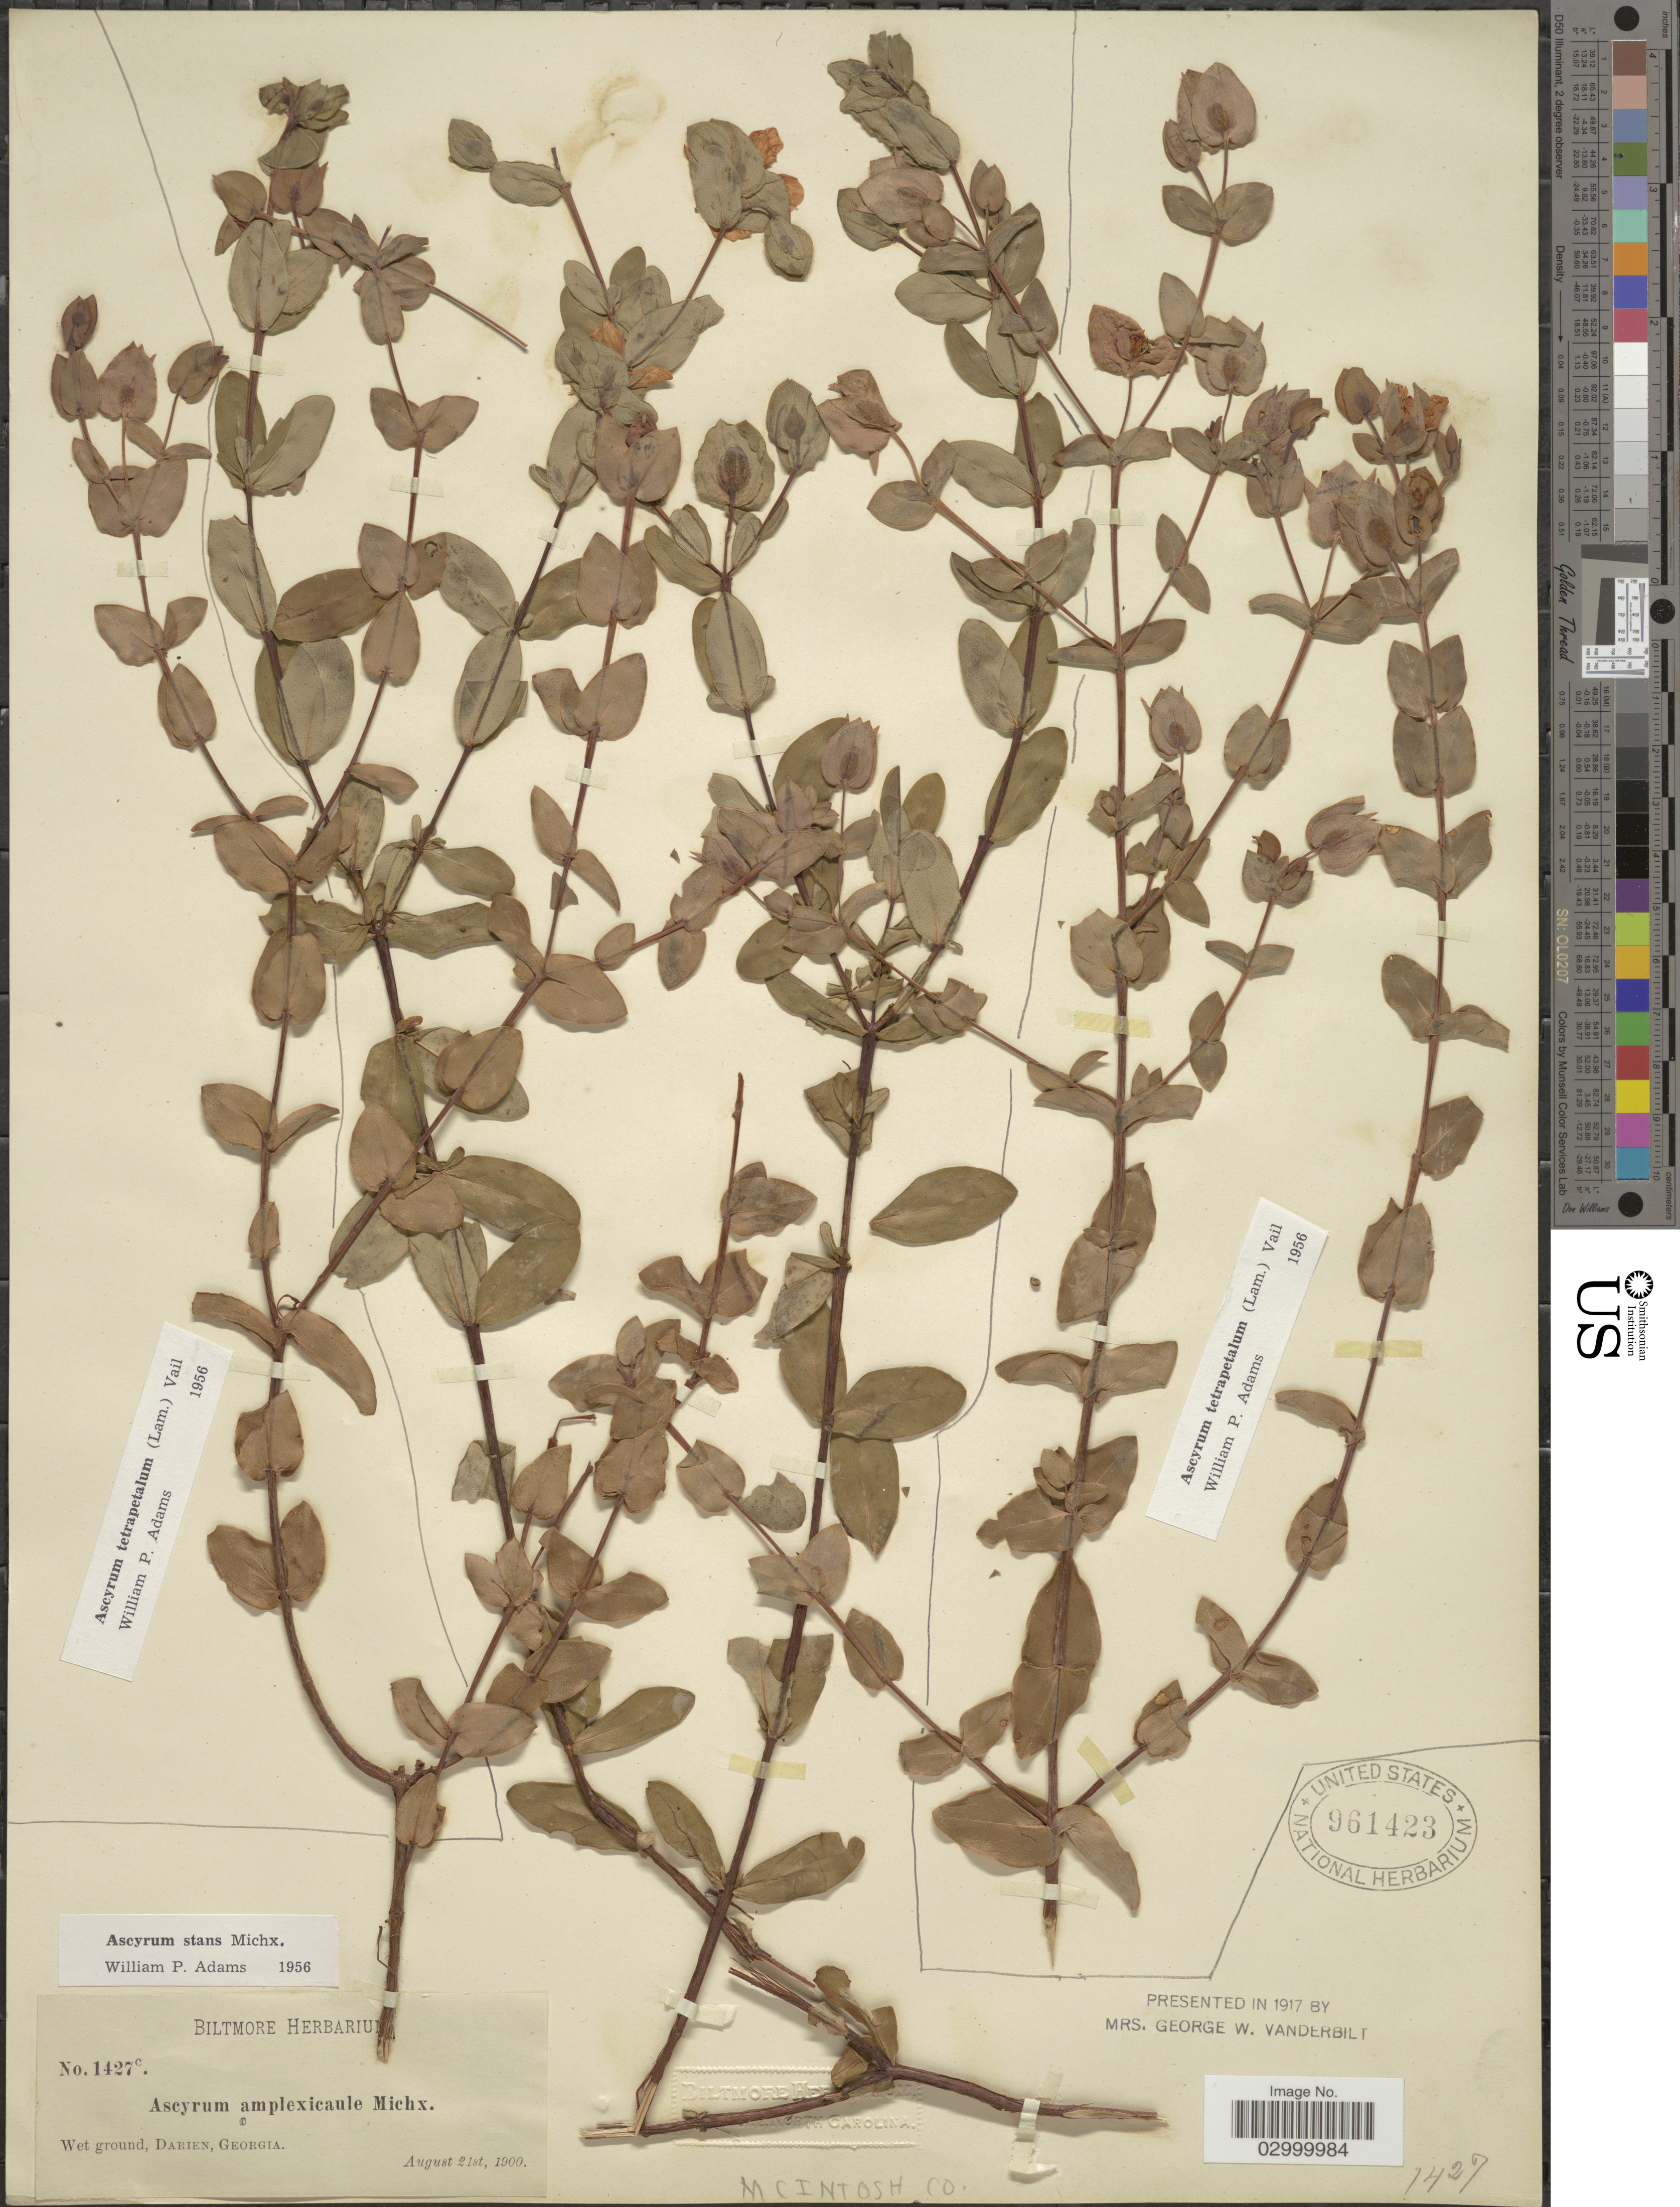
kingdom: Plantae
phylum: Tracheophyta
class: Magnoliopsida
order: Malpighiales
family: Hypericaceae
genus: Hypericum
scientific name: Hypericum tetrapetalum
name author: Lam.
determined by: Strong, Mark T., (BOT), Smithsonian Institution - National Museum of Natural History (UNITED STATES)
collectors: ex herb. Biltmore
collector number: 1427c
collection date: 1900-08-21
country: United States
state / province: Georgia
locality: Wet ground, Daries. McIntosh Co.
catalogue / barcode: US 961423